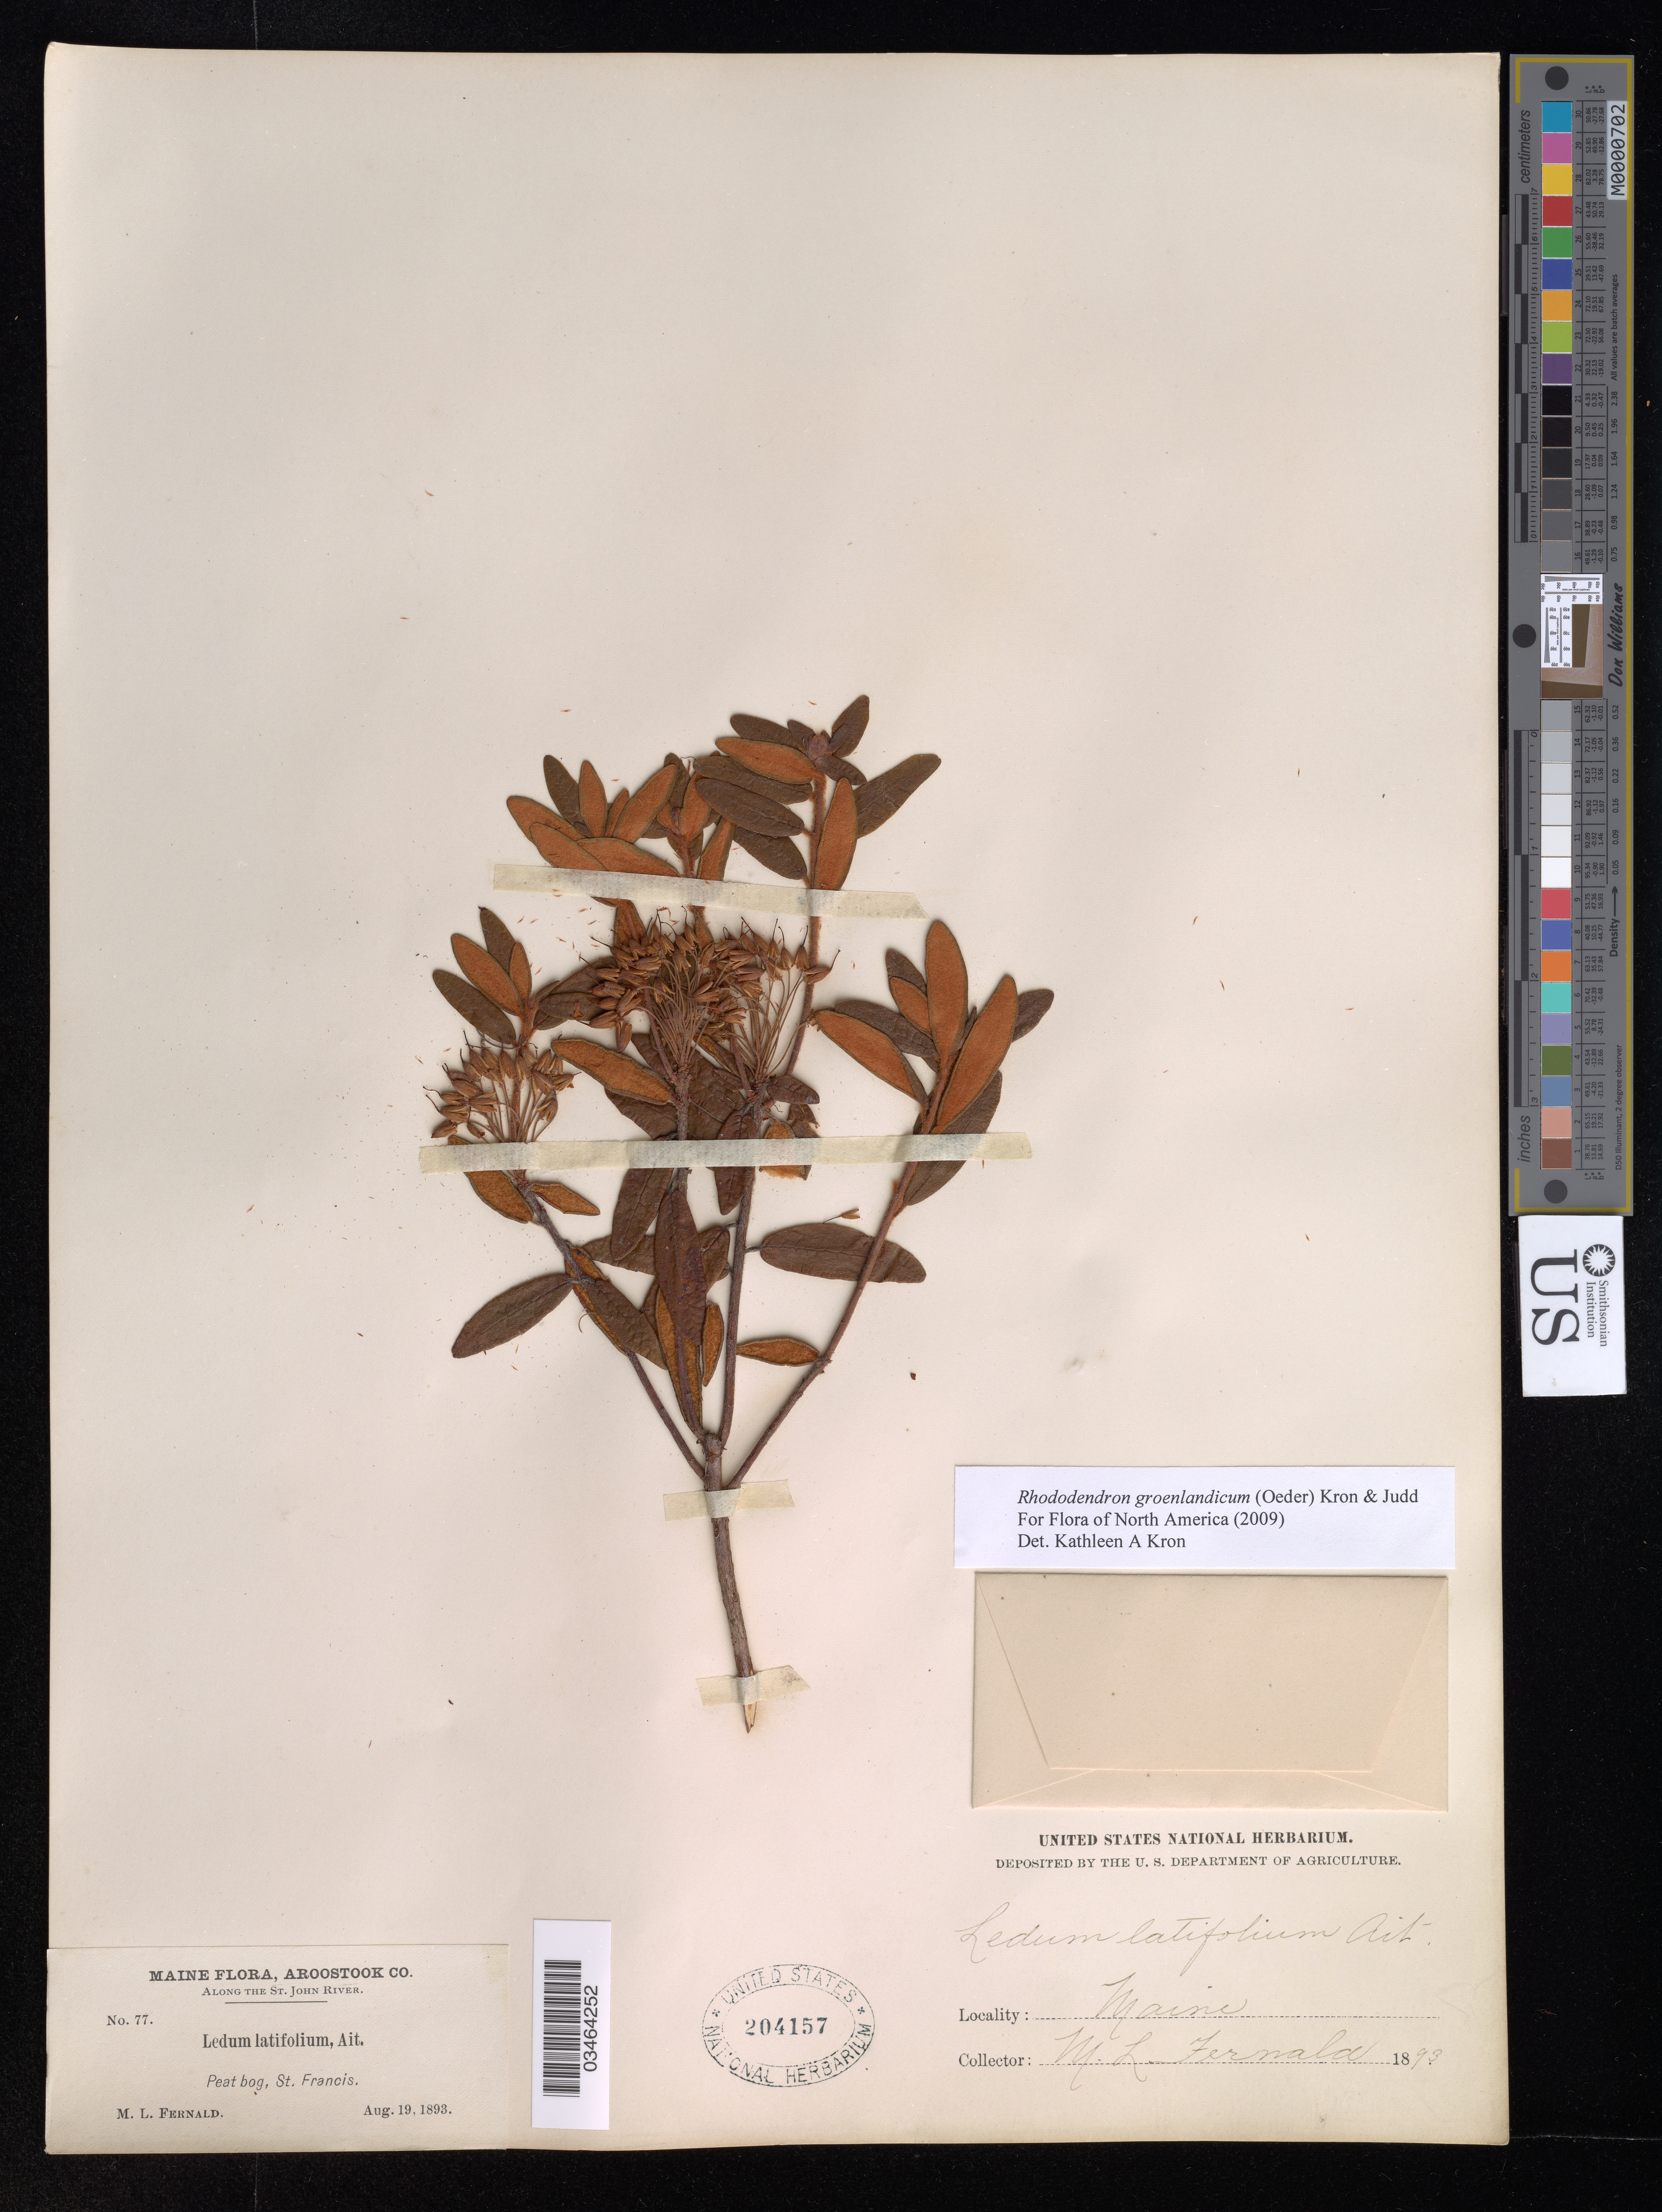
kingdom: Plantae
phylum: Tracheophyta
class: Magnoliopsida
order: Ericales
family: Ericaceae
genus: Rhododendron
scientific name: Rhododendron groenlandicum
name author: (Oeder) Kron & Judd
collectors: M. L. Fernald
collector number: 77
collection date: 1893-08-19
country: United States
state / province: Maine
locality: Aroostook Co. Along the St. John River. Peat bog, St. Francis.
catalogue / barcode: US 204157